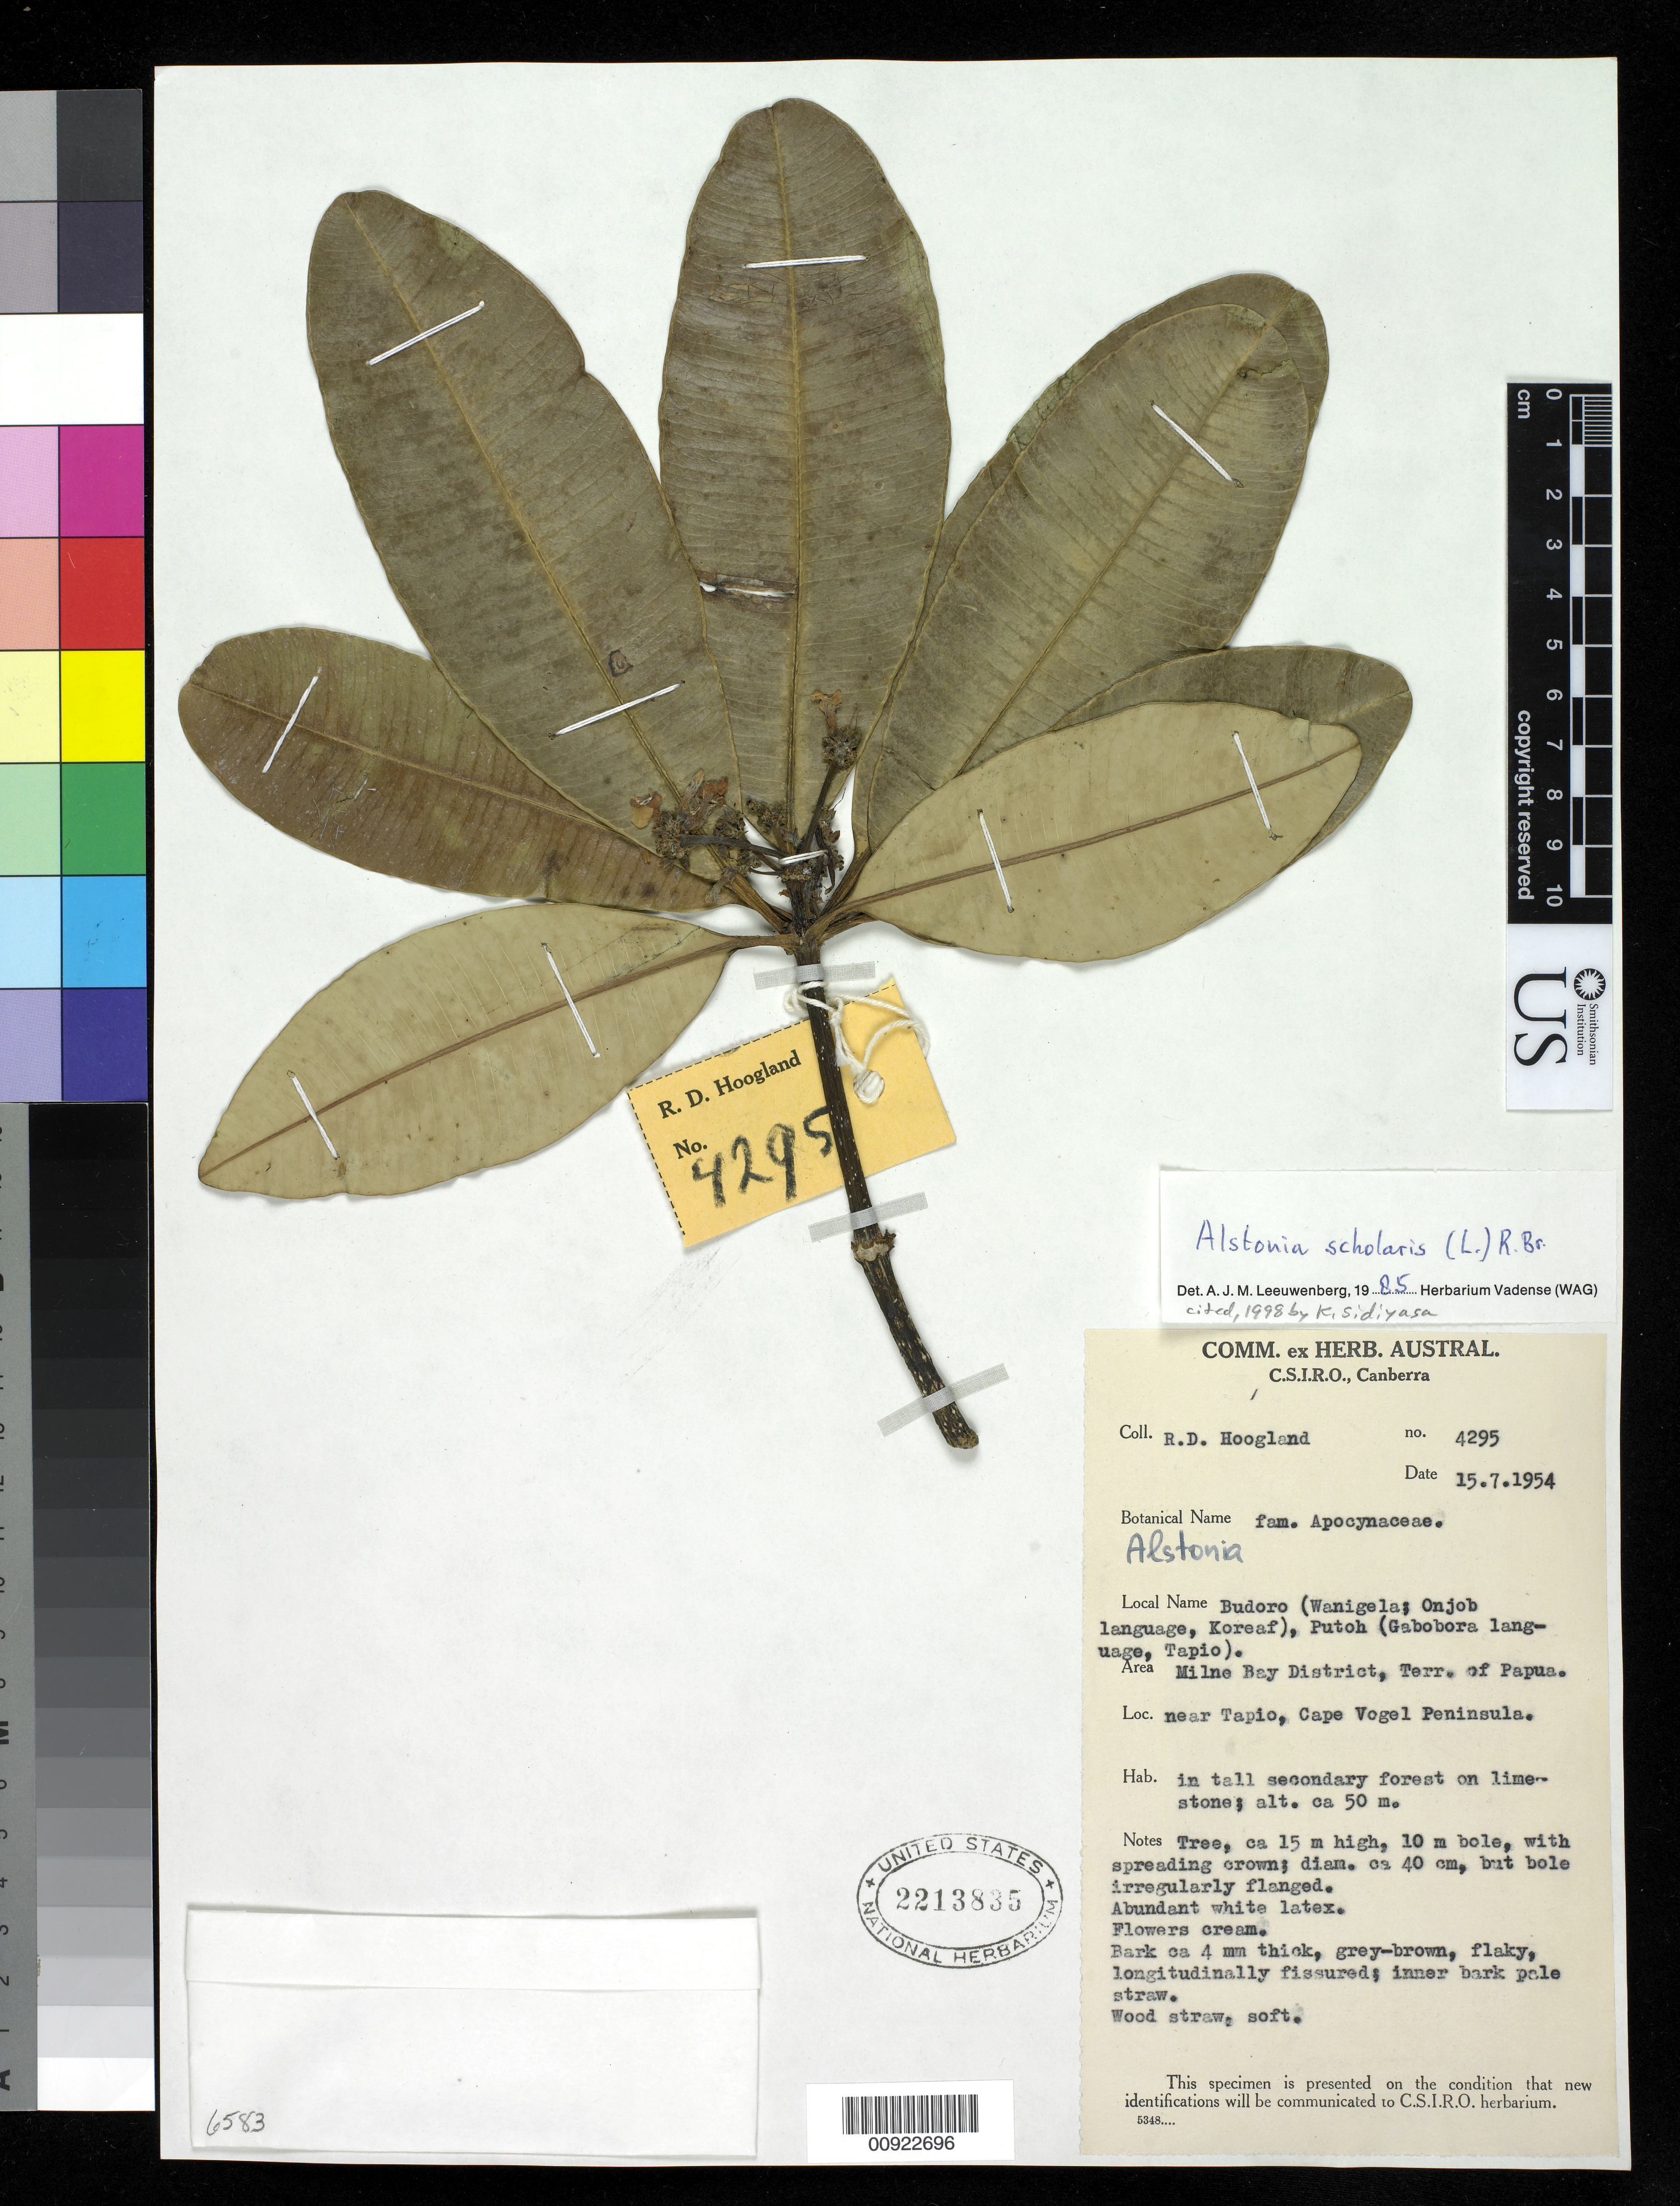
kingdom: Plantae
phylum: Tracheophyta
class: Magnoliopsida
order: Gentianales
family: Apocynaceae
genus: Alstonia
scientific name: Alstonia scholaris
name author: (L.) R. Br.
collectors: R. D. Hoogland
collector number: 4295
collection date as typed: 15 Jul 1945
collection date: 1945-07-15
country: Papua New Guinea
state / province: Milne Bay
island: New Guinea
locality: Milne Bay district, Terr. Of Papu. Near Tapio, Cape Vogel Penninsula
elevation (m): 50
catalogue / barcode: US 2213835